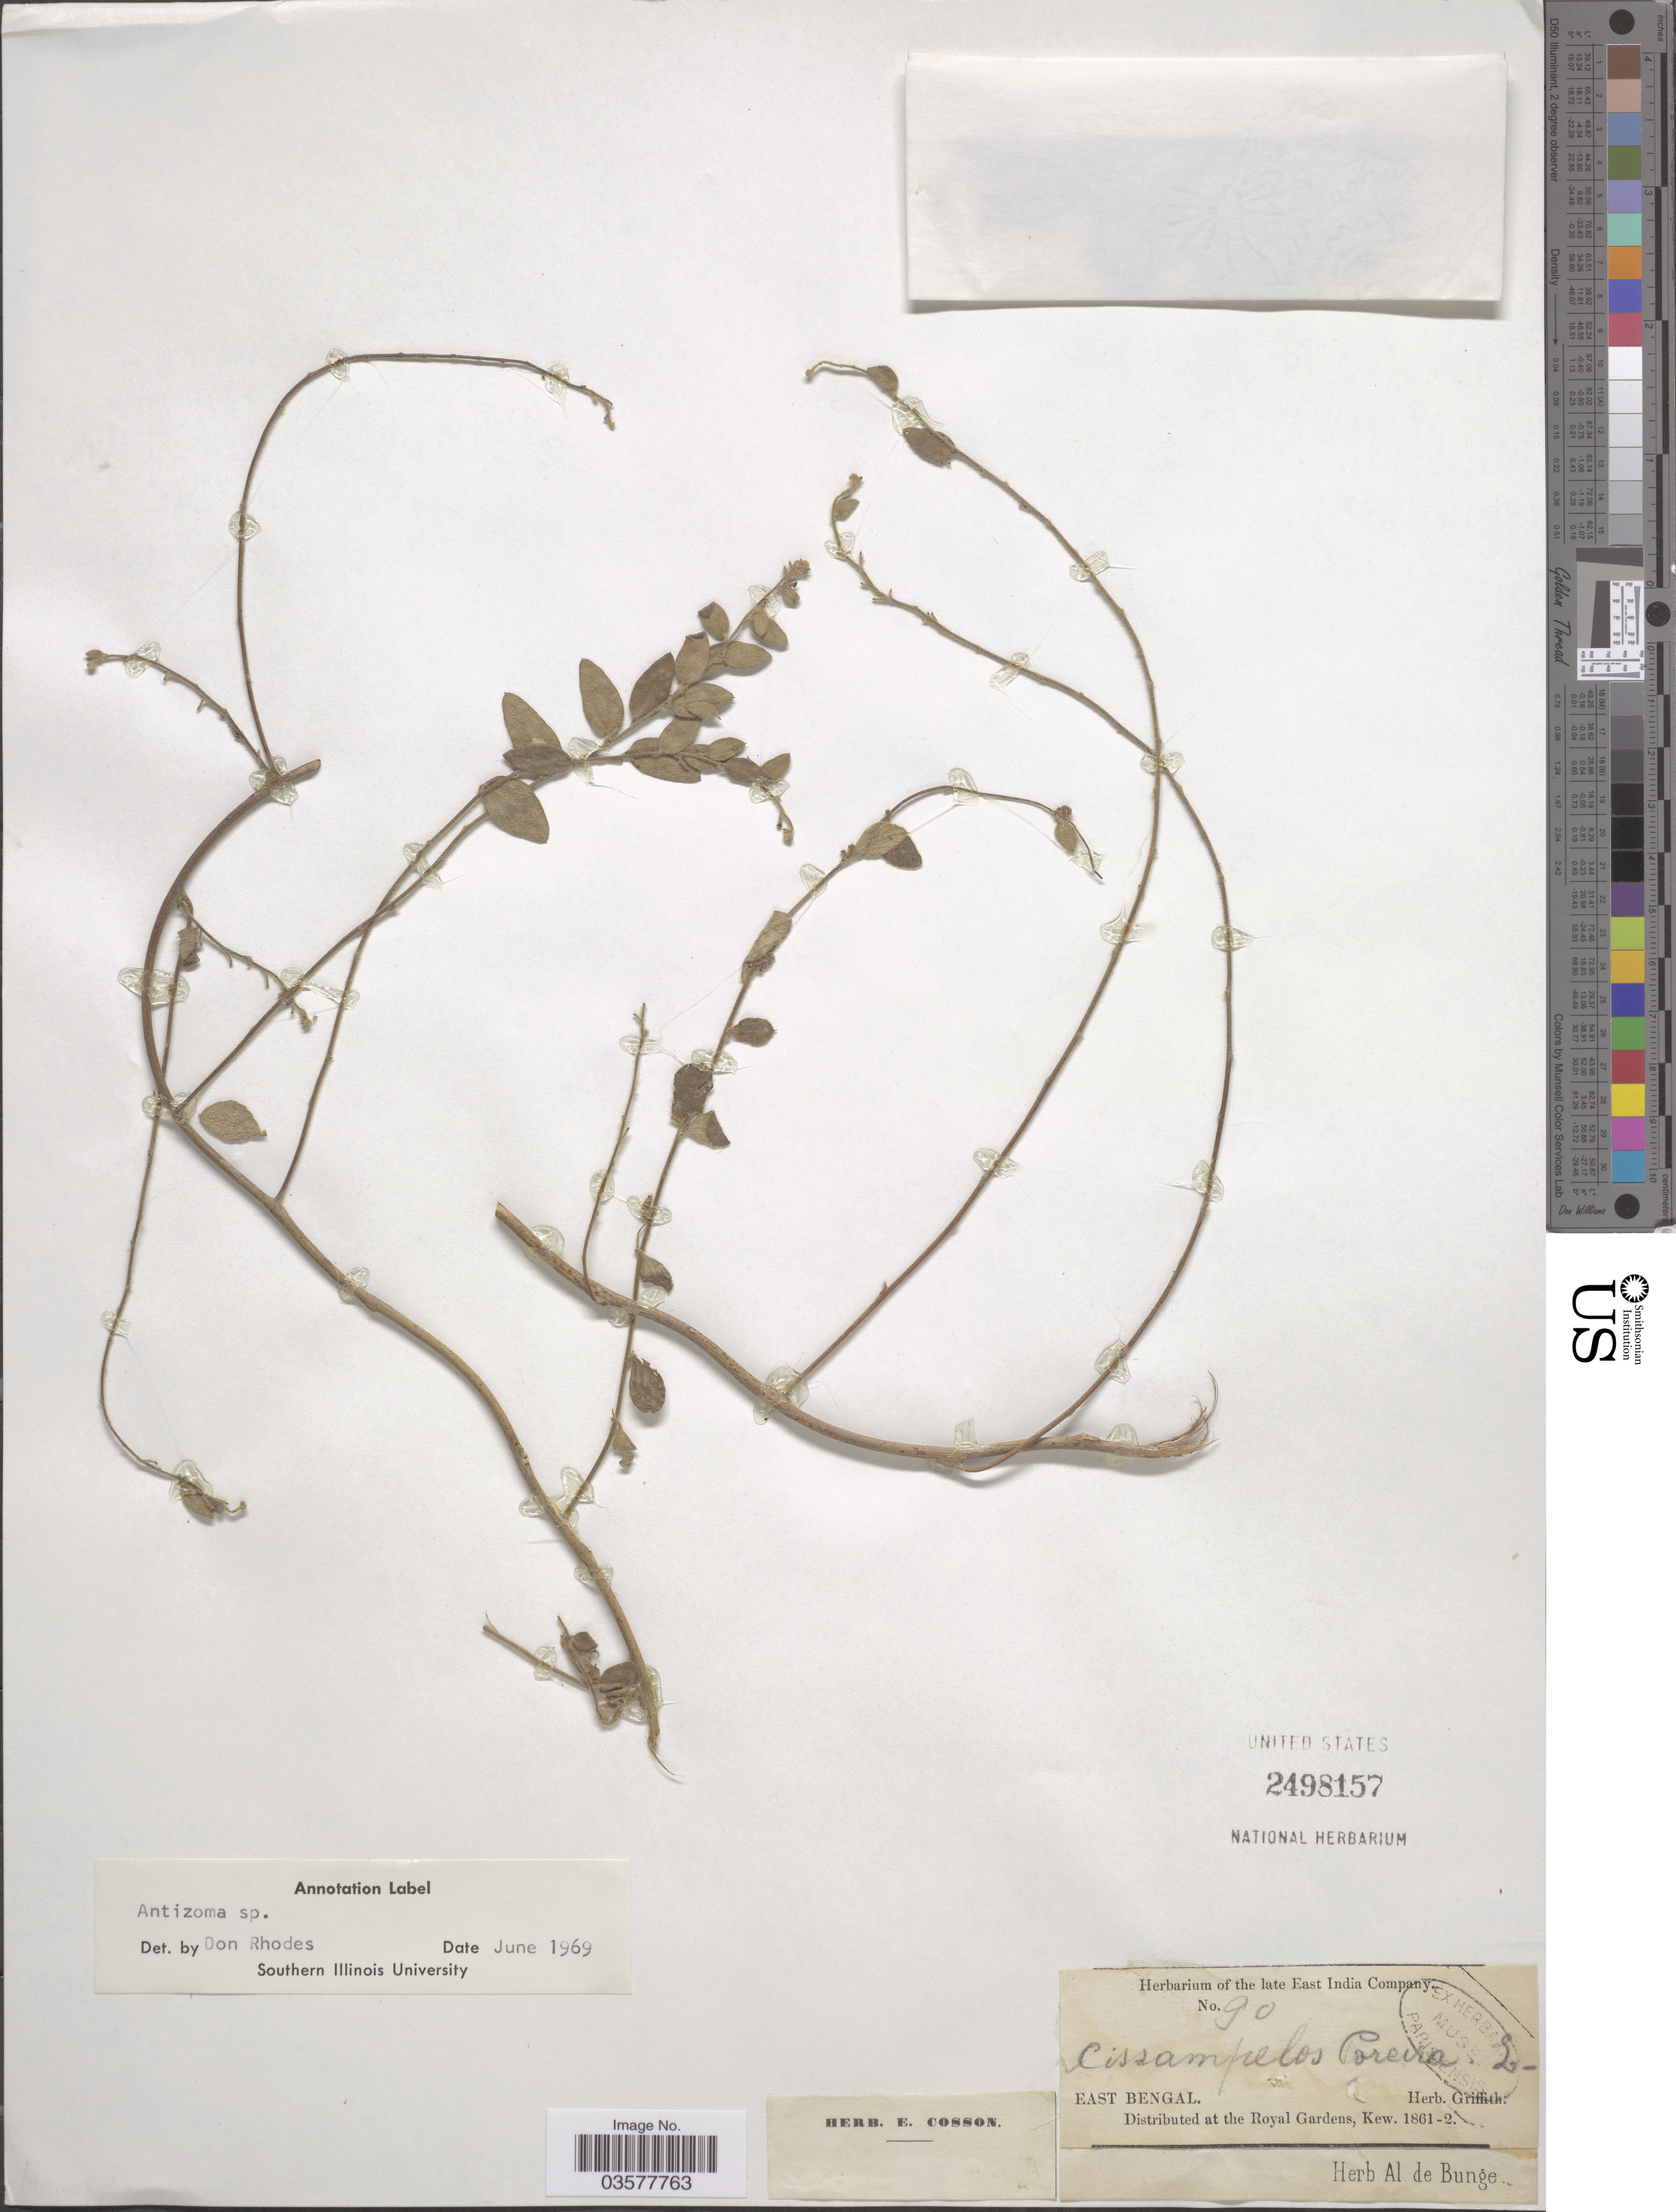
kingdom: Plantae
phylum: Tracheophyta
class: Magnoliopsida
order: Ranunculales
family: Menispermaceae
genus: Antizoma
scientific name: Antizoma sp.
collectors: ex herb. Griffith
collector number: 90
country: India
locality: East Bengal.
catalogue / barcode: US 2498157